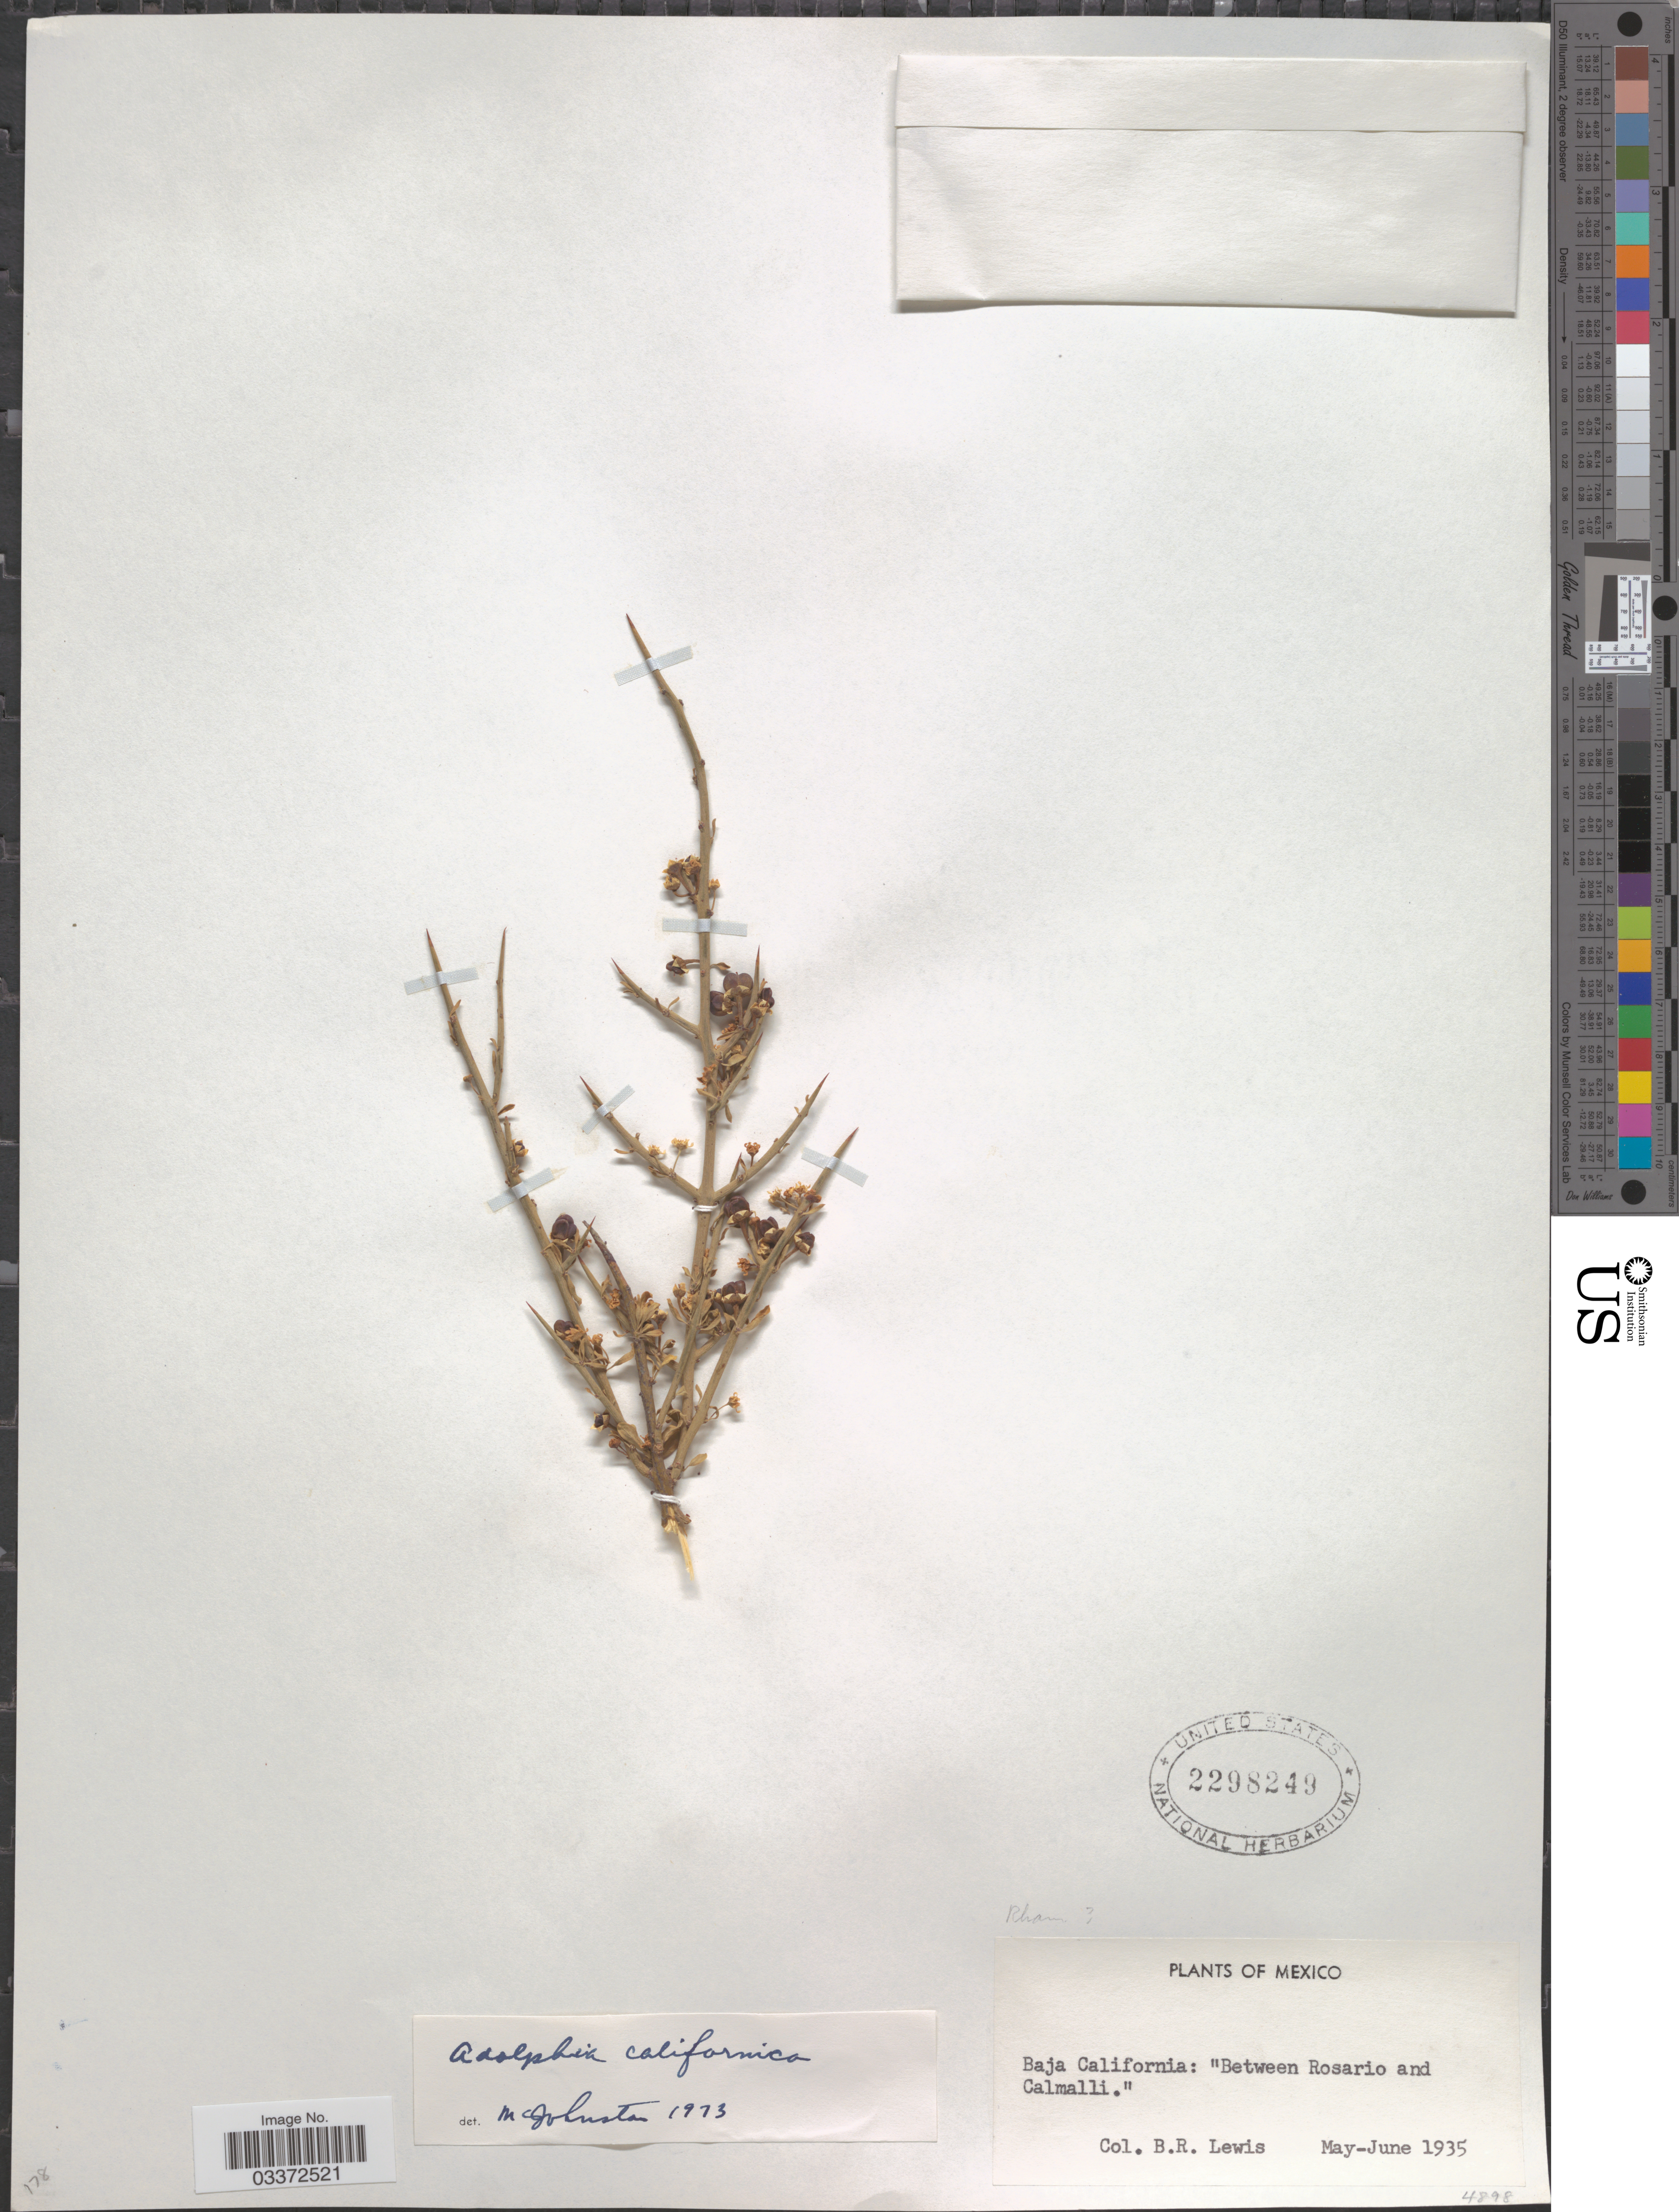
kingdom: Plantae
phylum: Tracheophyta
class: Magnoliopsida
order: Rosales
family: Rhamnaceae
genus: Adolphia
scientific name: Adolphia californica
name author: S. Watson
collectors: B. R. Lewis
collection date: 1935-05/1935-06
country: Mexico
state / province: Baja California Norte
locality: Between Rosario and Calmalli.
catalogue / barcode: US 2298249